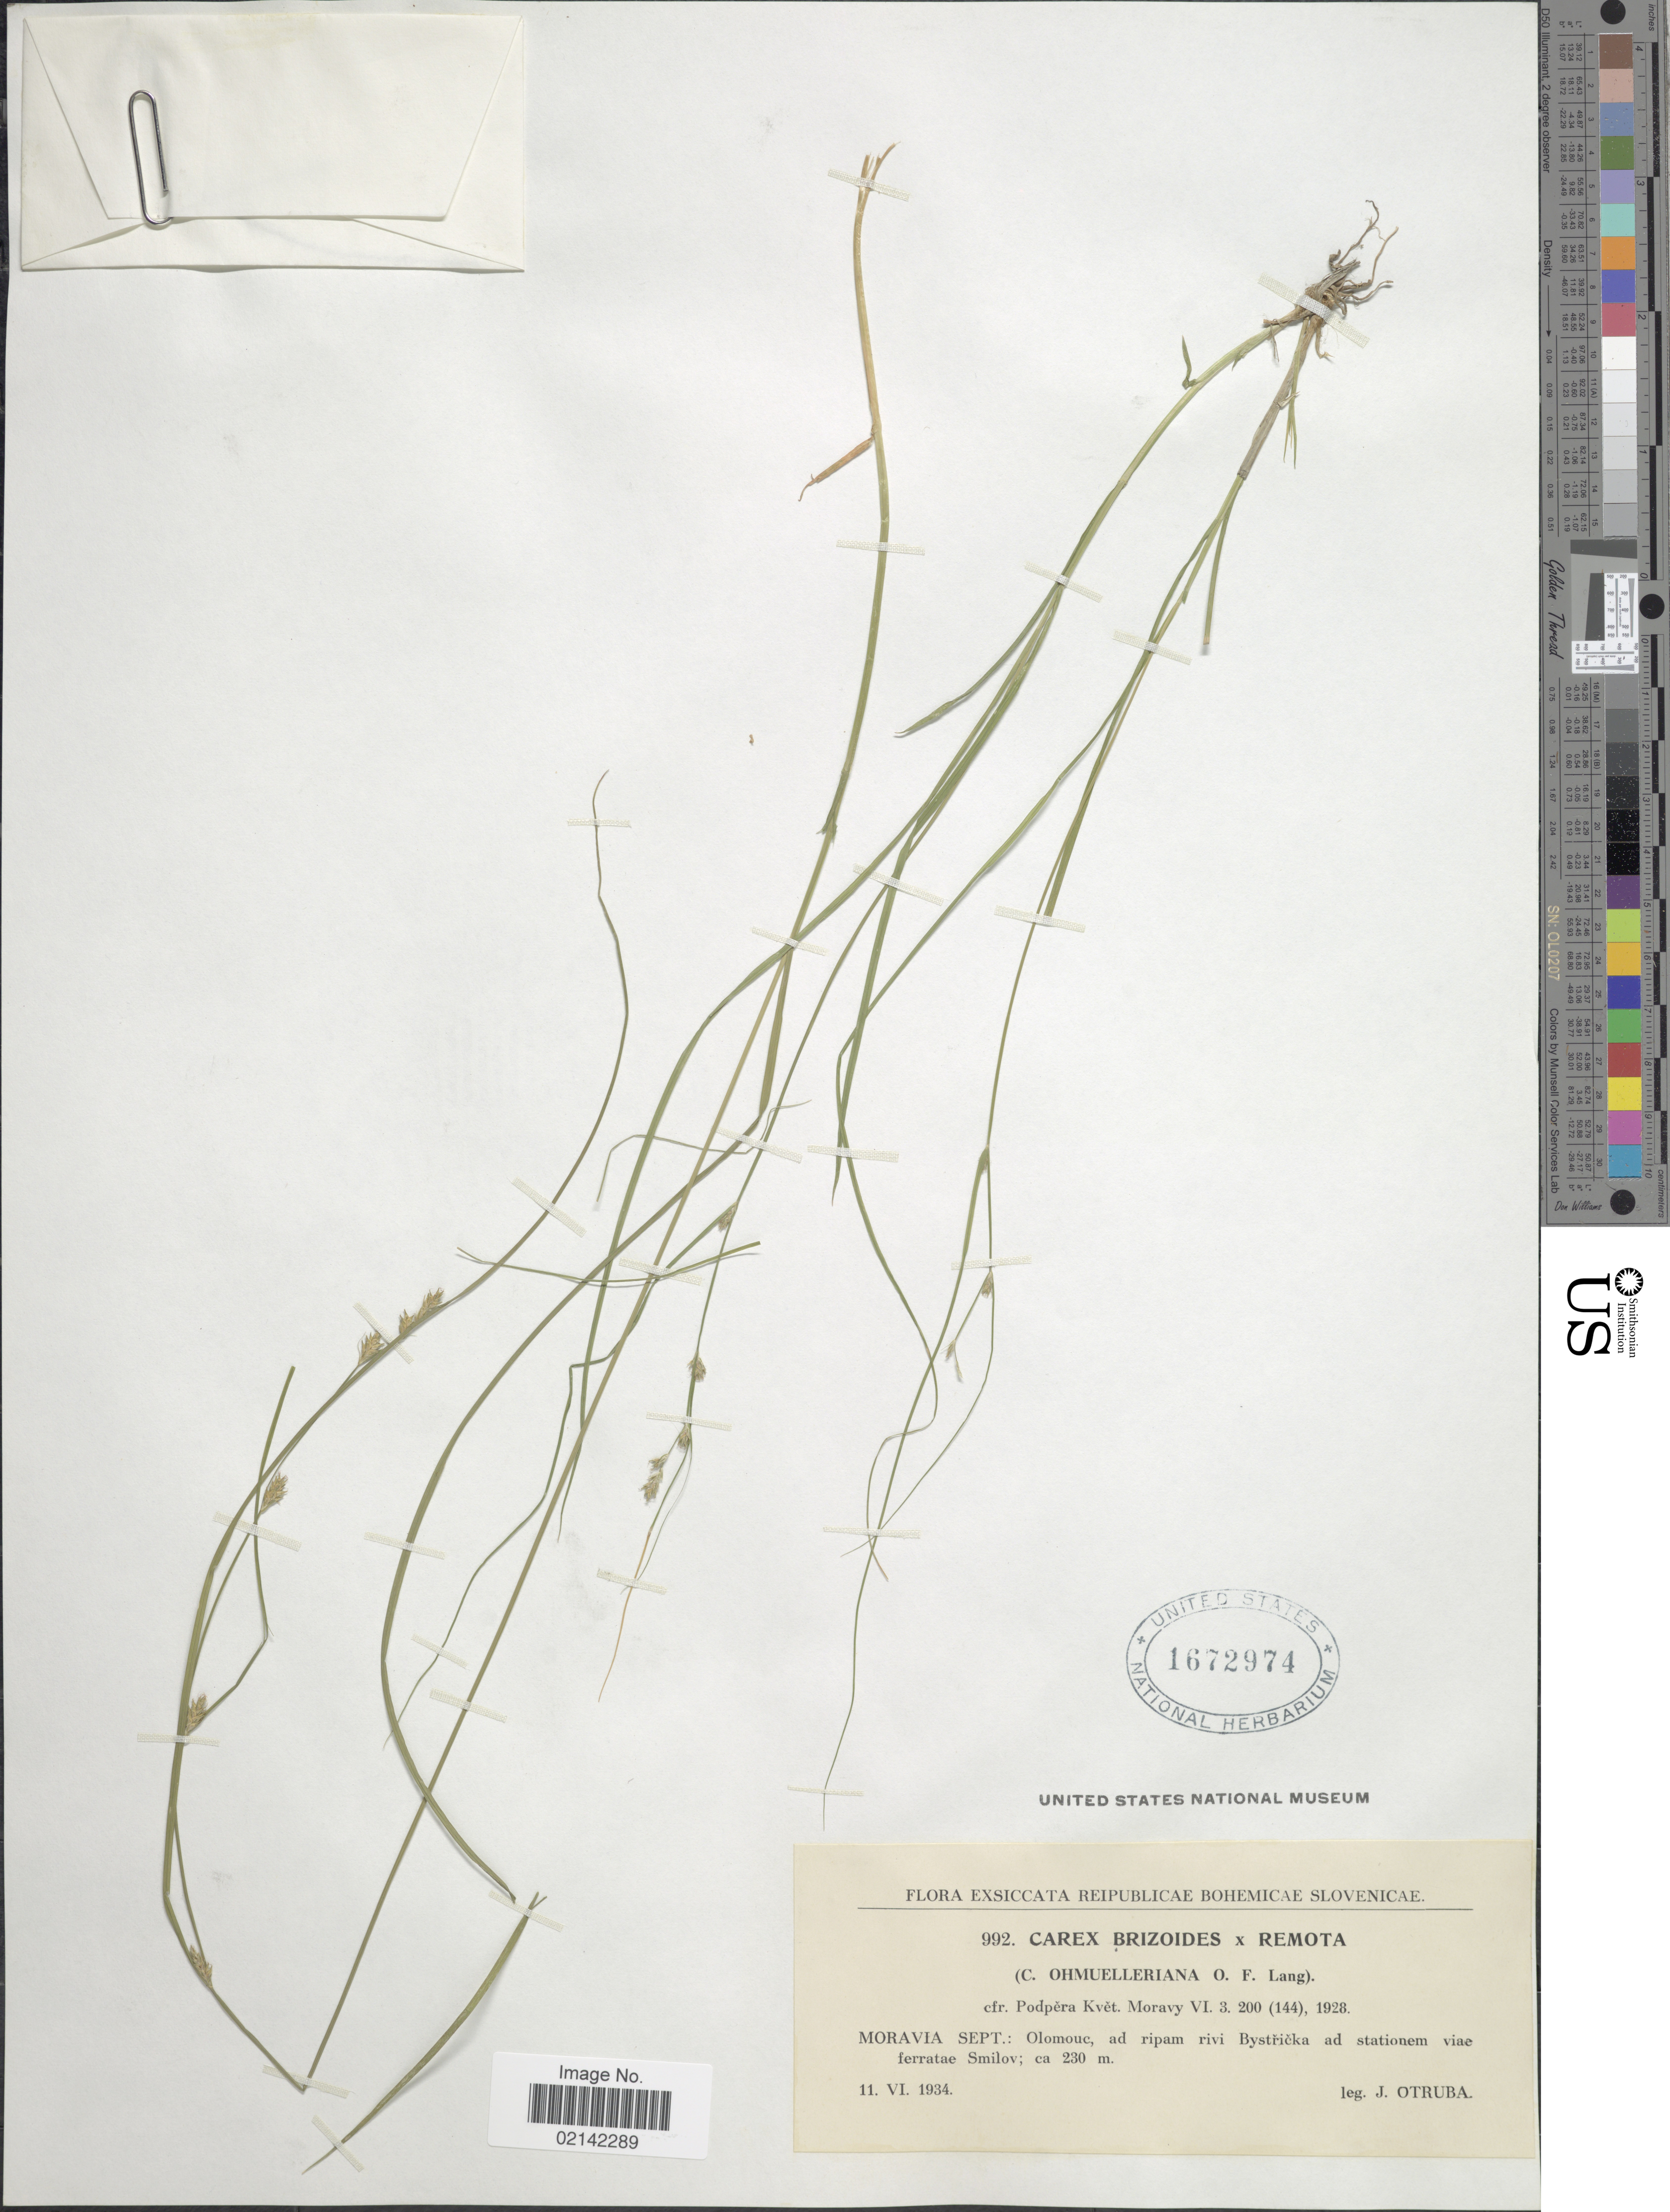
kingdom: Plantae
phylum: Tracheophyta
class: Liliopsida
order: Poales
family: Cyperaceae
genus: Carex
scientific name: Carex brizoides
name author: L.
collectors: J. Otruba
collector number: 992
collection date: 1934-06-11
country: Czechia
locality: Reipublicae Bohemicae Slovenicae. Moravia Spet.: Olomouc, ad ripam rivi Bystricka ad stationem viae ferratae Smilov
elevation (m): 230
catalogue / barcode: US 1672974